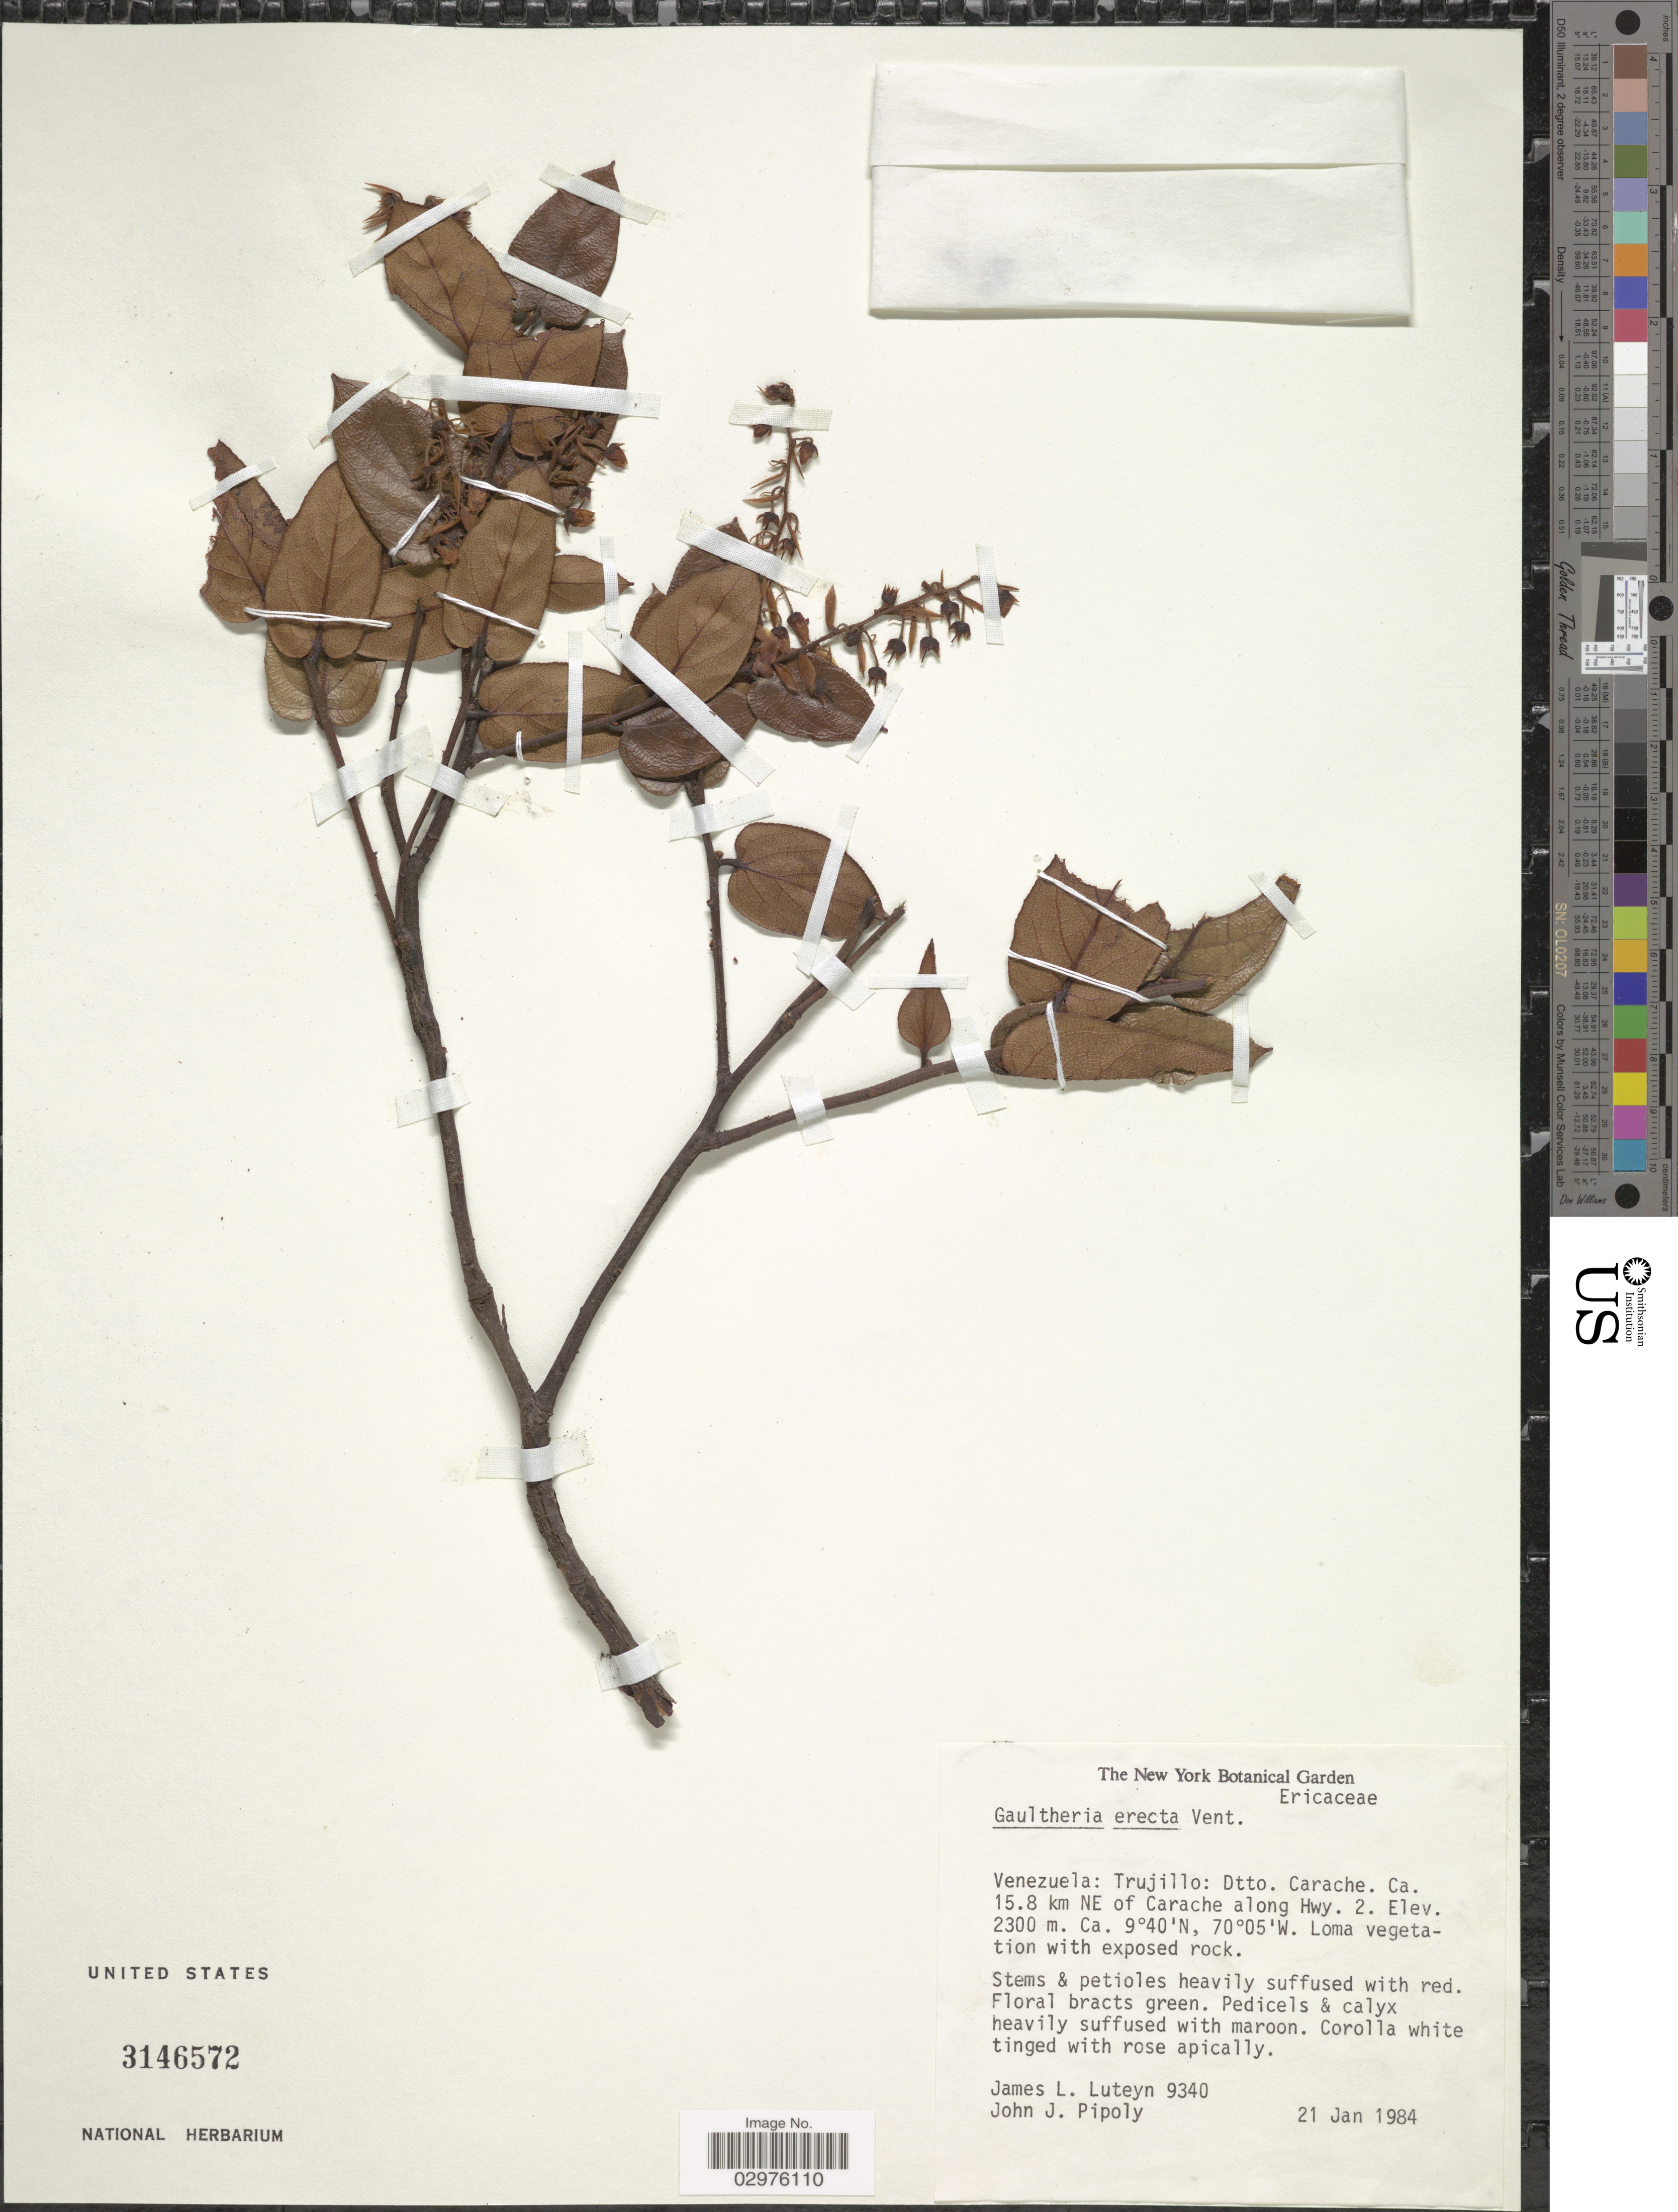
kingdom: Plantae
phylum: Tracheophyta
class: Magnoliopsida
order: Ericales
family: Ericaceae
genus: Gaultheria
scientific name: Gaultheria erecta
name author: Vent.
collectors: J. L. Luteyn & J. J. Pipoly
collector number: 9340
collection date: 1984-01-21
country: Venezuela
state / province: Trujillo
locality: Trujillo: Dtto. Carache. Ca. 15.8 km NE of Carache along Hwy. 2.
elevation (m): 2300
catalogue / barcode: US 3146572